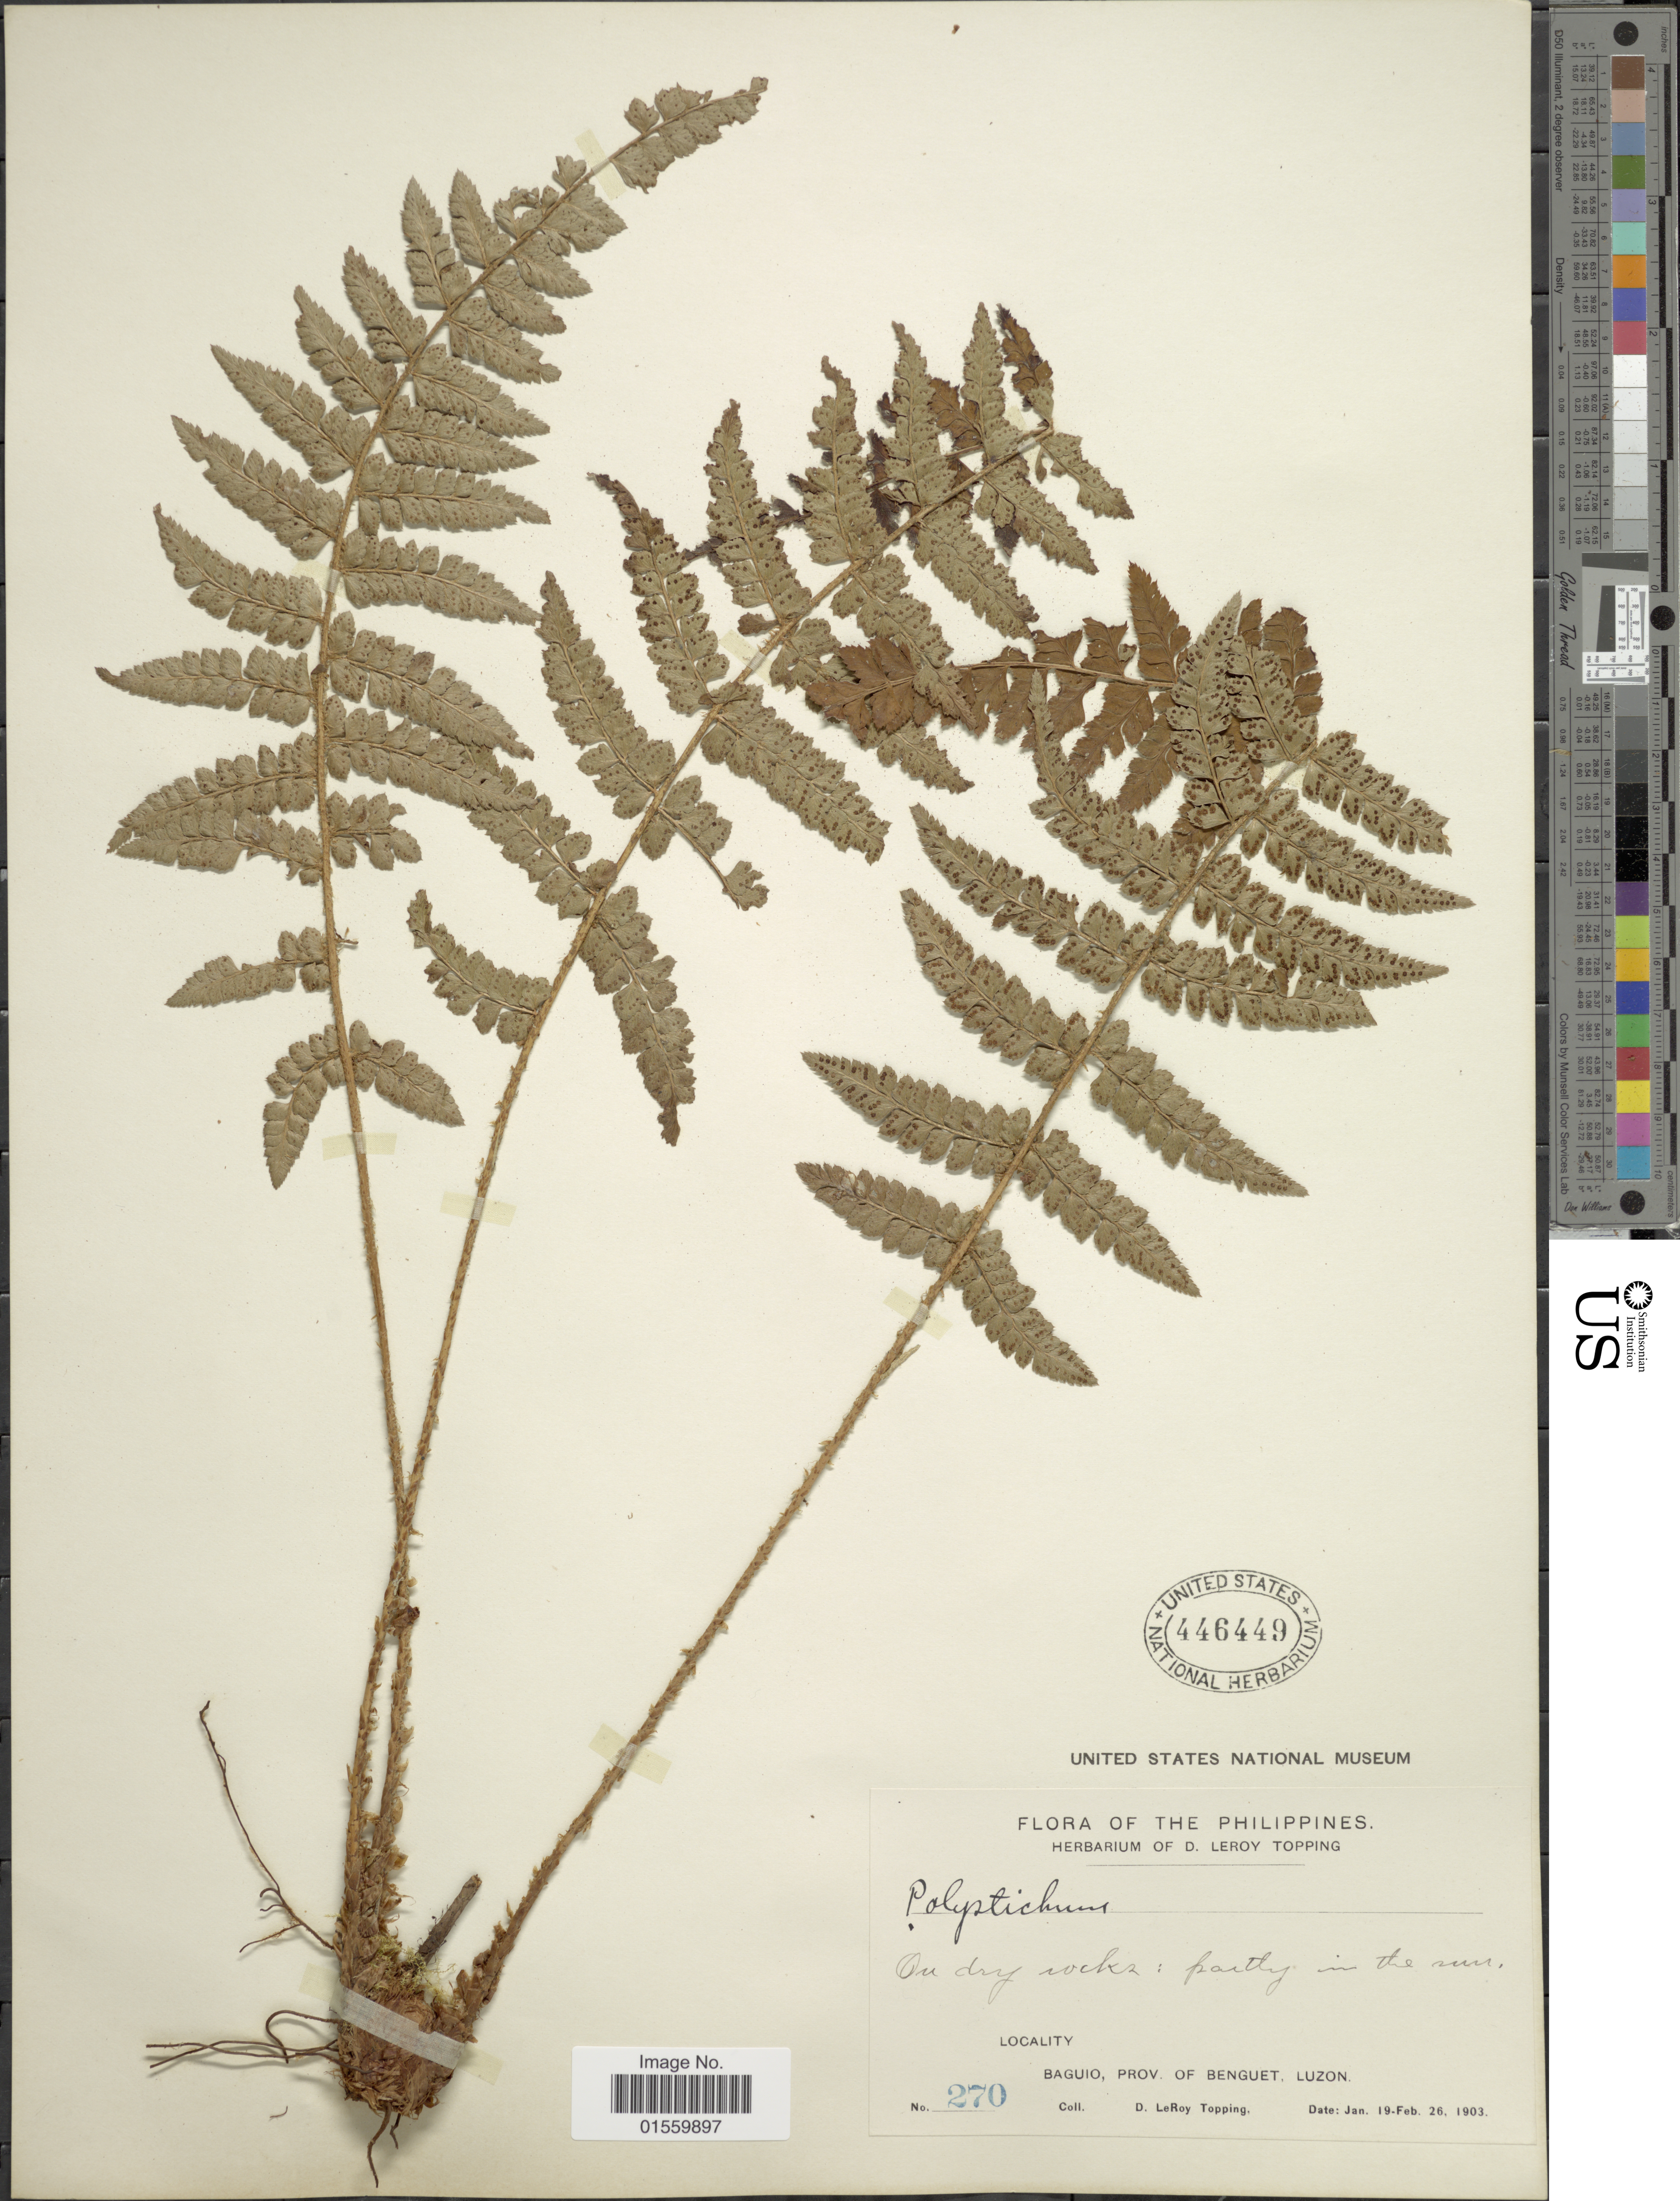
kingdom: Plantae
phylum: Tracheophyta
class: Polypodiopsida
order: Polypodiales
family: Dryopteridaceae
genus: Polystichum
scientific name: Polystichum aculeatum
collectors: D. L. Topping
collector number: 270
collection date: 1903-01-19/1903-02-26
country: Philippines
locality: Baguio, Prov. of Benguet, Luzon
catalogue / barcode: US 446449